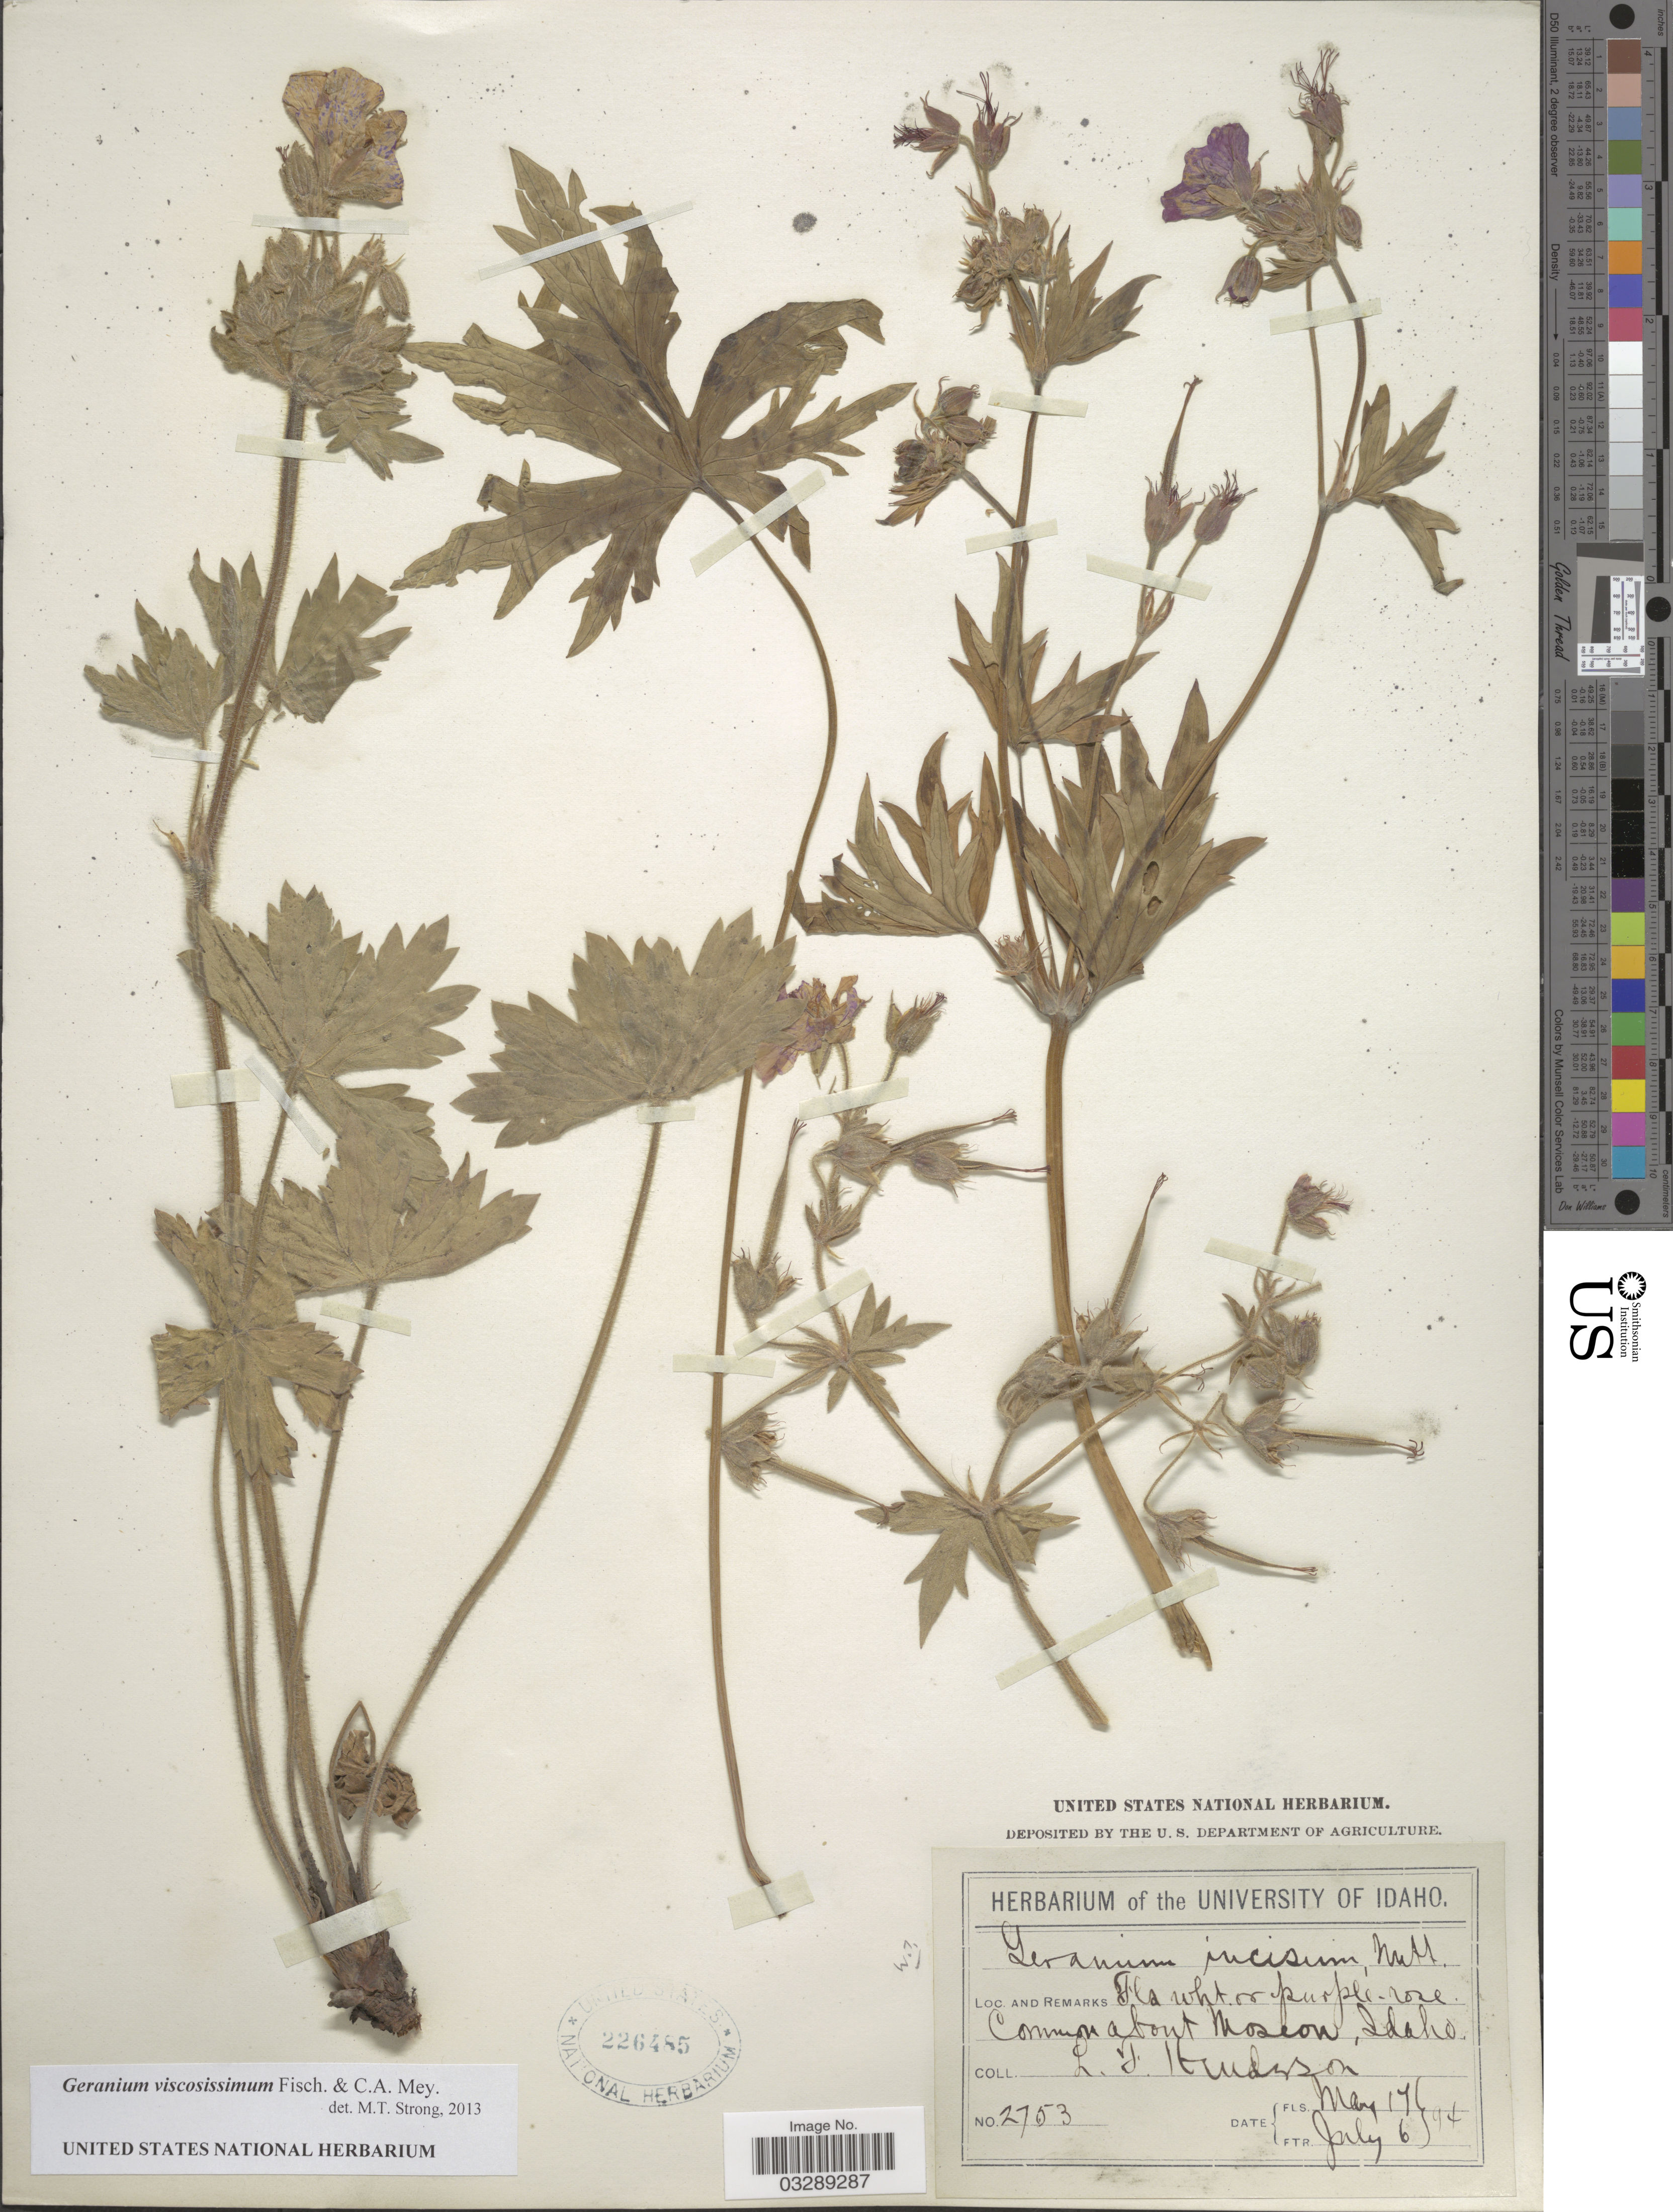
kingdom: Plantae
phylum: Tracheophyta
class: Magnoliopsida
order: Geraniales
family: Geraniaceae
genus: Geranium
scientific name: Geranium viscosissimum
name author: Fisch. & C.A. Mey.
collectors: L. Henderson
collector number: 2753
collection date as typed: Transcribed d/m/y: 17/5/94 to 6/7/94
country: United States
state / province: Idaho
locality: Common about Moscow.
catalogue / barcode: US 226485